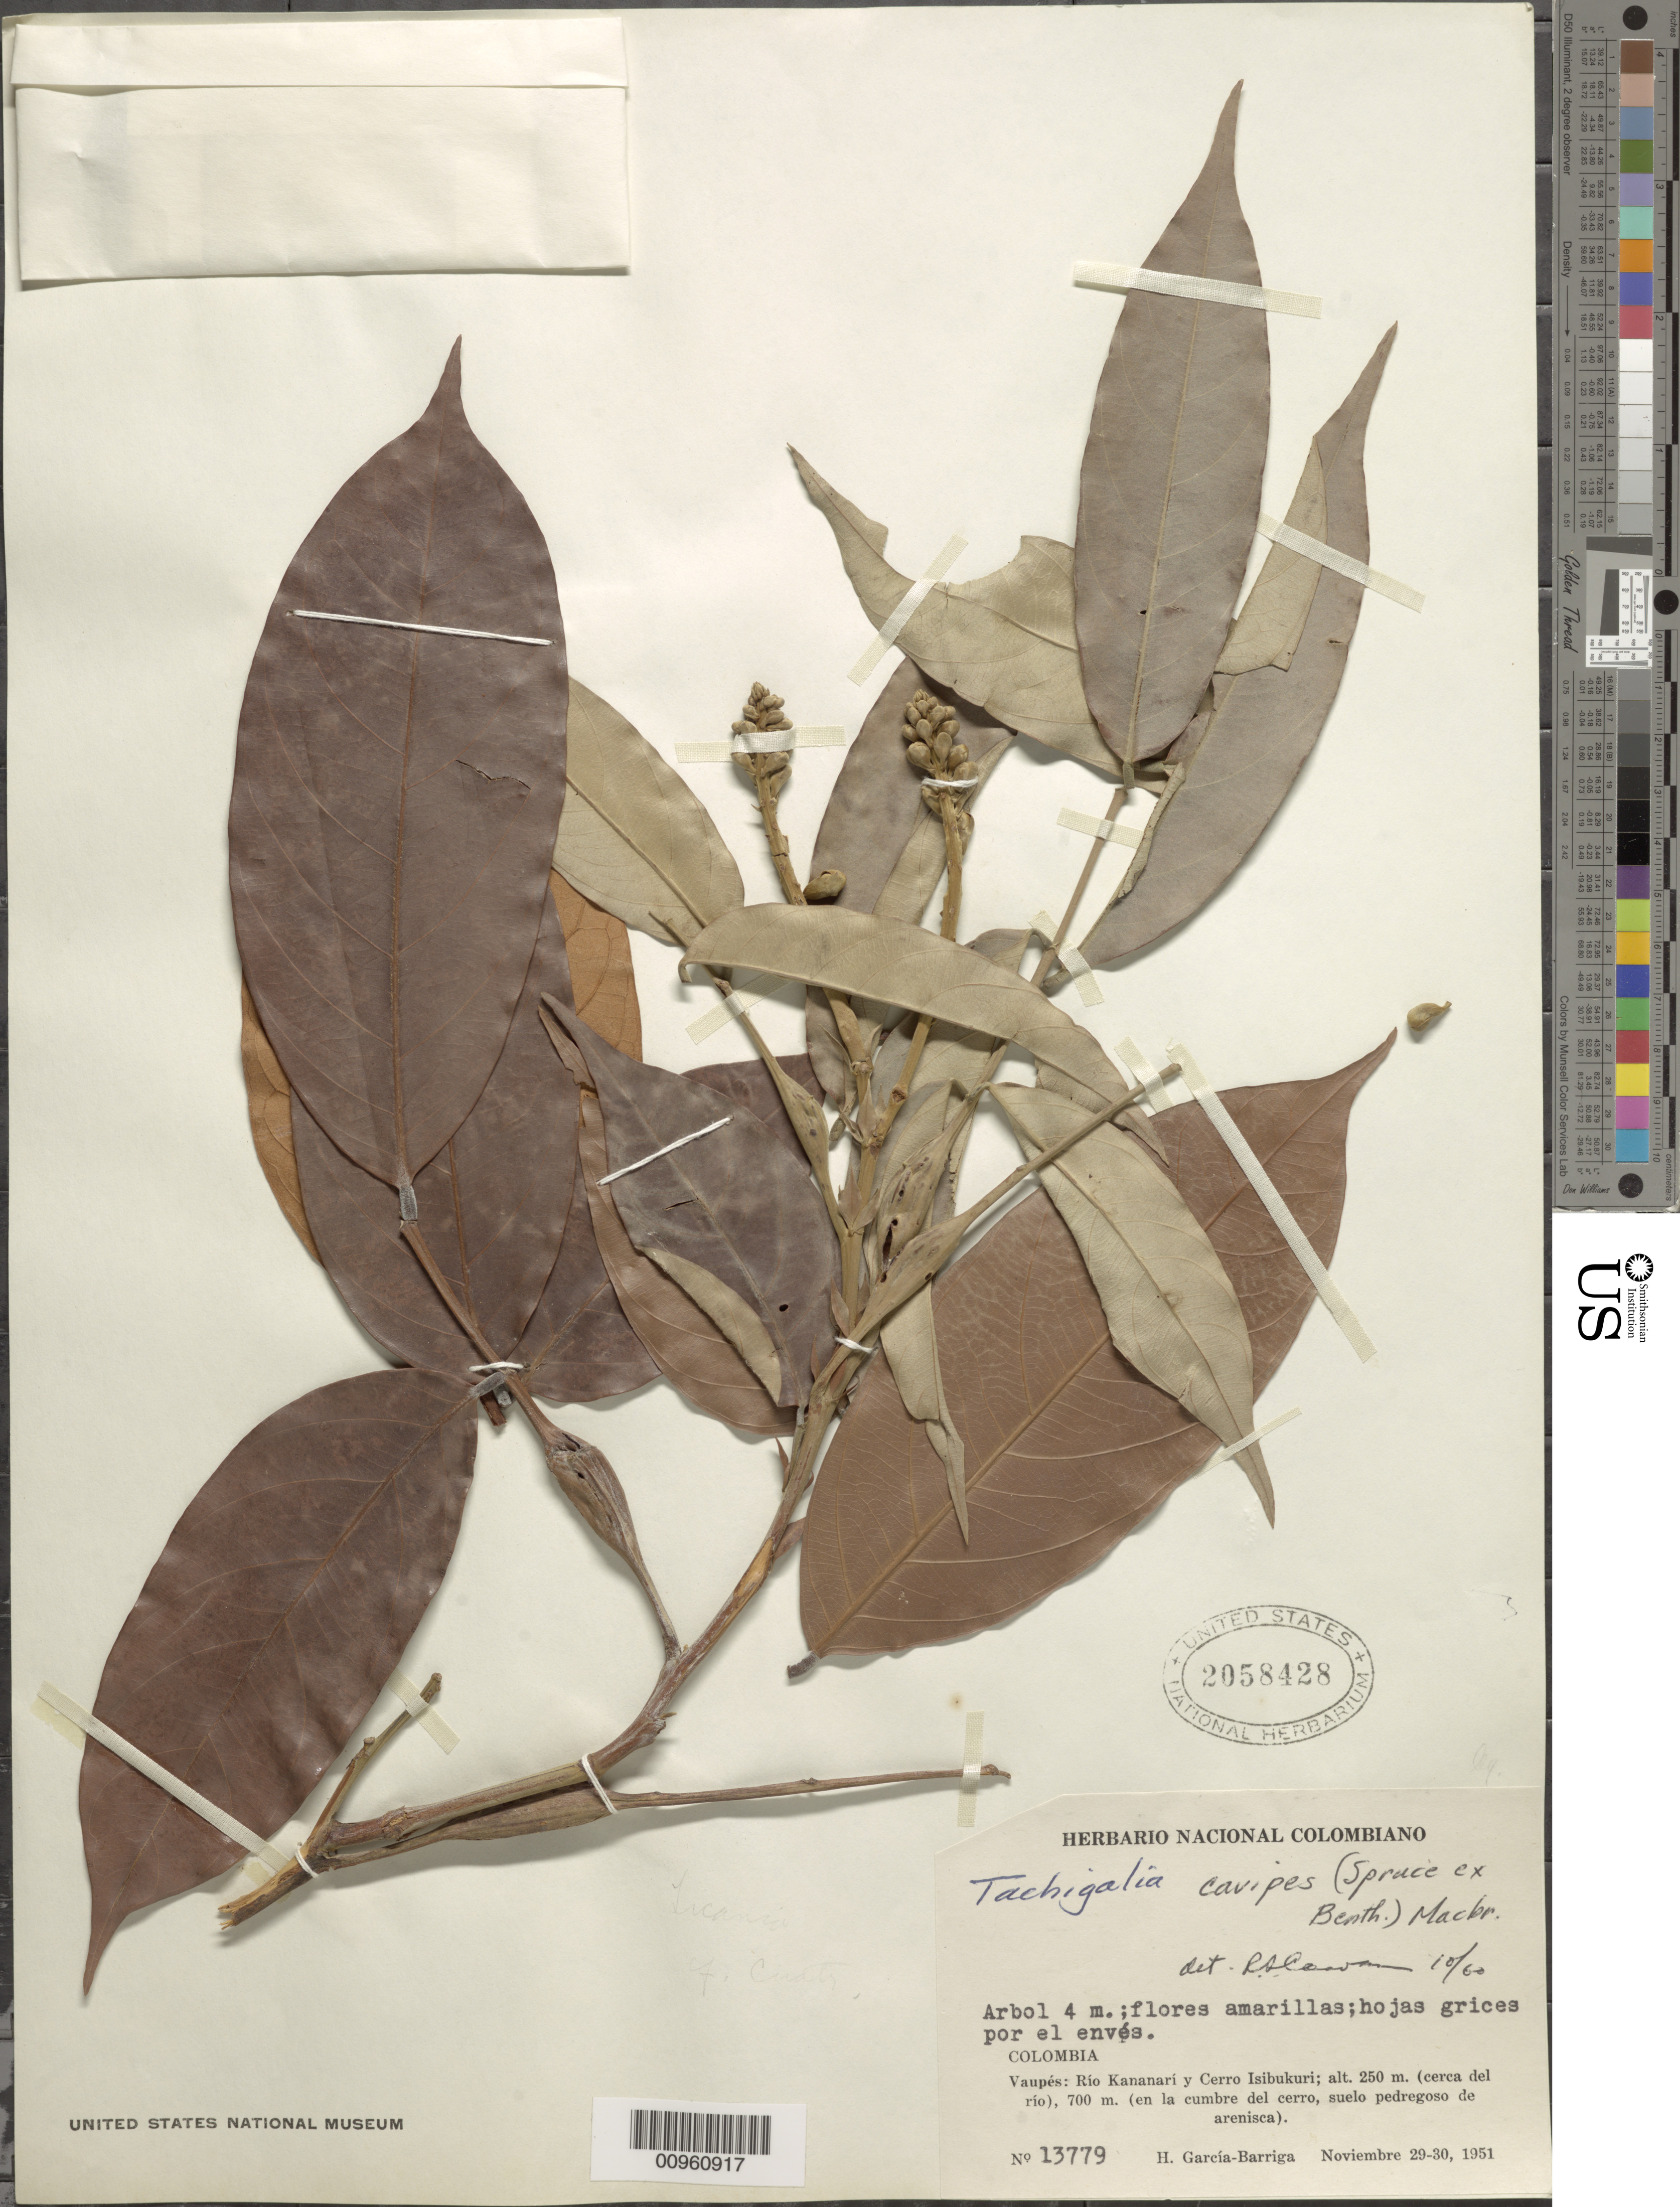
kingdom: Plantae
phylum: Tracheophyta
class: Magnoliopsida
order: Fabales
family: Fabaceae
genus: Tachigali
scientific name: Tachigali cavipes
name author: (Benth. ex Spruce) J.F. Macbr.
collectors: H. García Barriga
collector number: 13779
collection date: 1951-11-29/1951-11-30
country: Colombia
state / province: Vaupés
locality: Rio Kananari y Cerro Isibukuri, Vaupes, Colombia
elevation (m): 250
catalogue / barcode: US 2058428